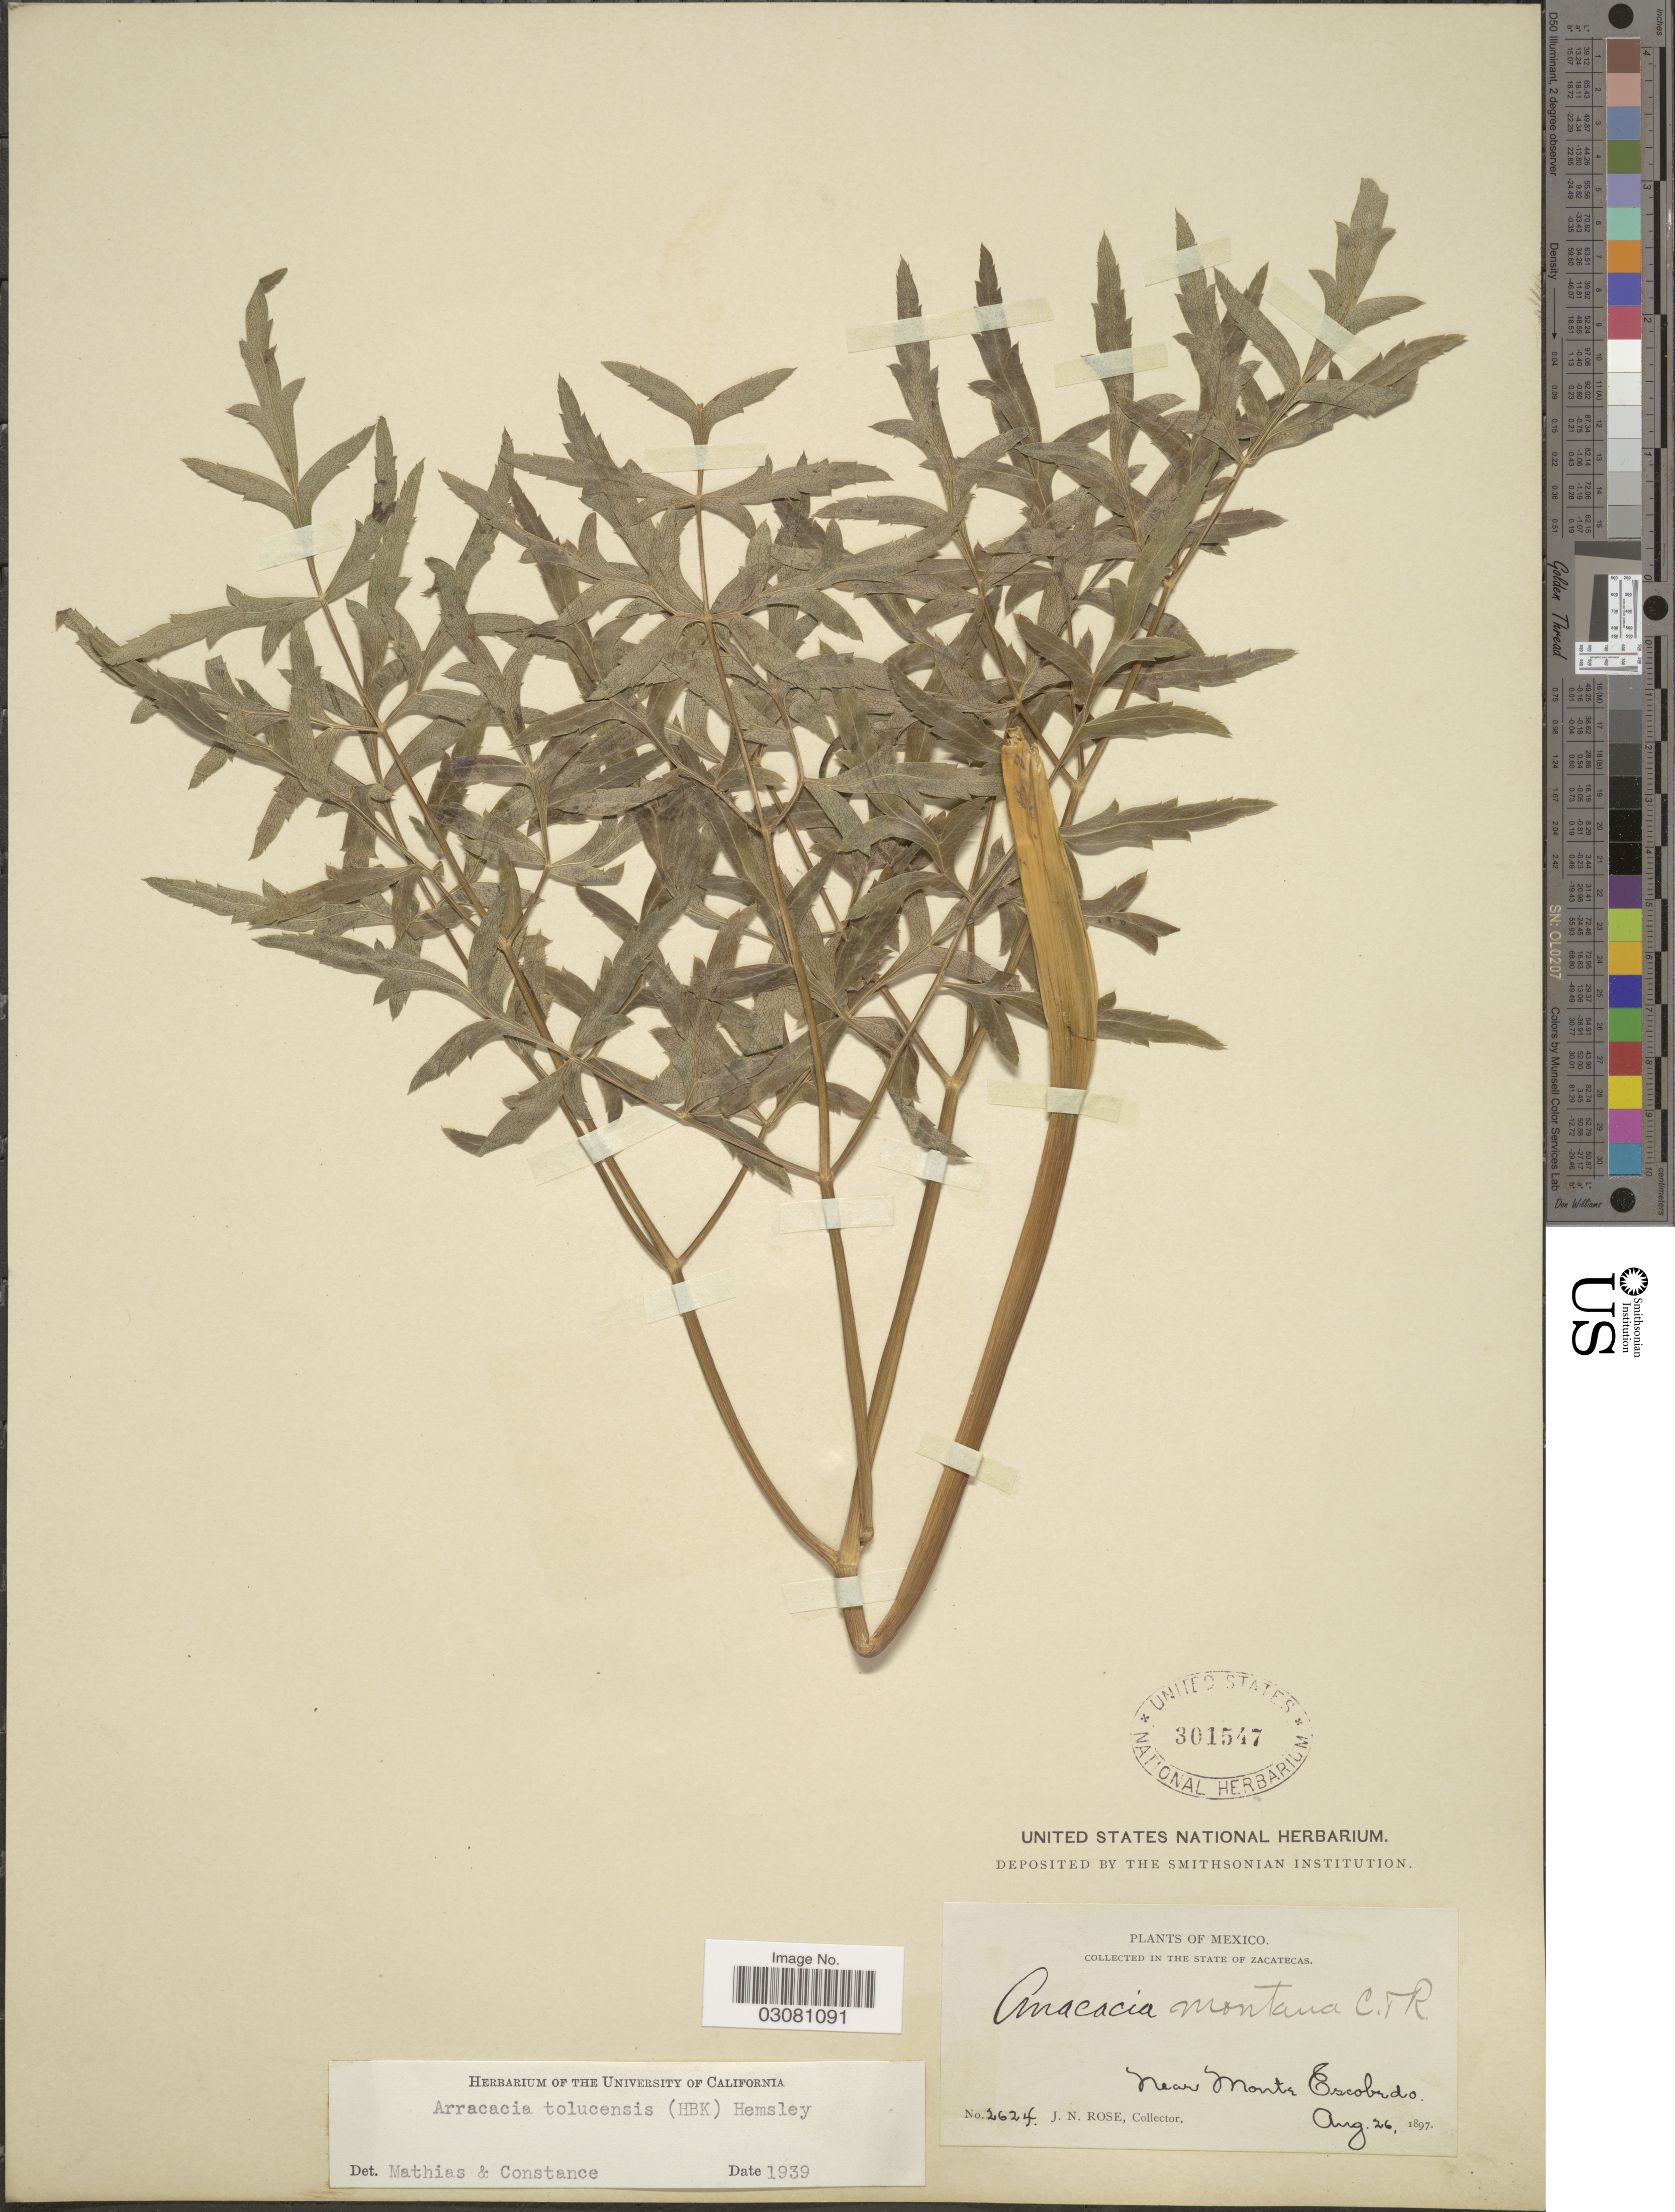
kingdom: Plantae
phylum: Tracheophyta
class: Magnoliopsida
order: Apiales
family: Apiaceae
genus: Arracacia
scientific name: Arracacia tolucensis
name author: (Kunth) Hemsl.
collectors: J. N. Rose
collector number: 2624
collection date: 1897-08-26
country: Mexico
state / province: Zacatecas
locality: Near Monte Escobedo.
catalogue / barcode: US 301547